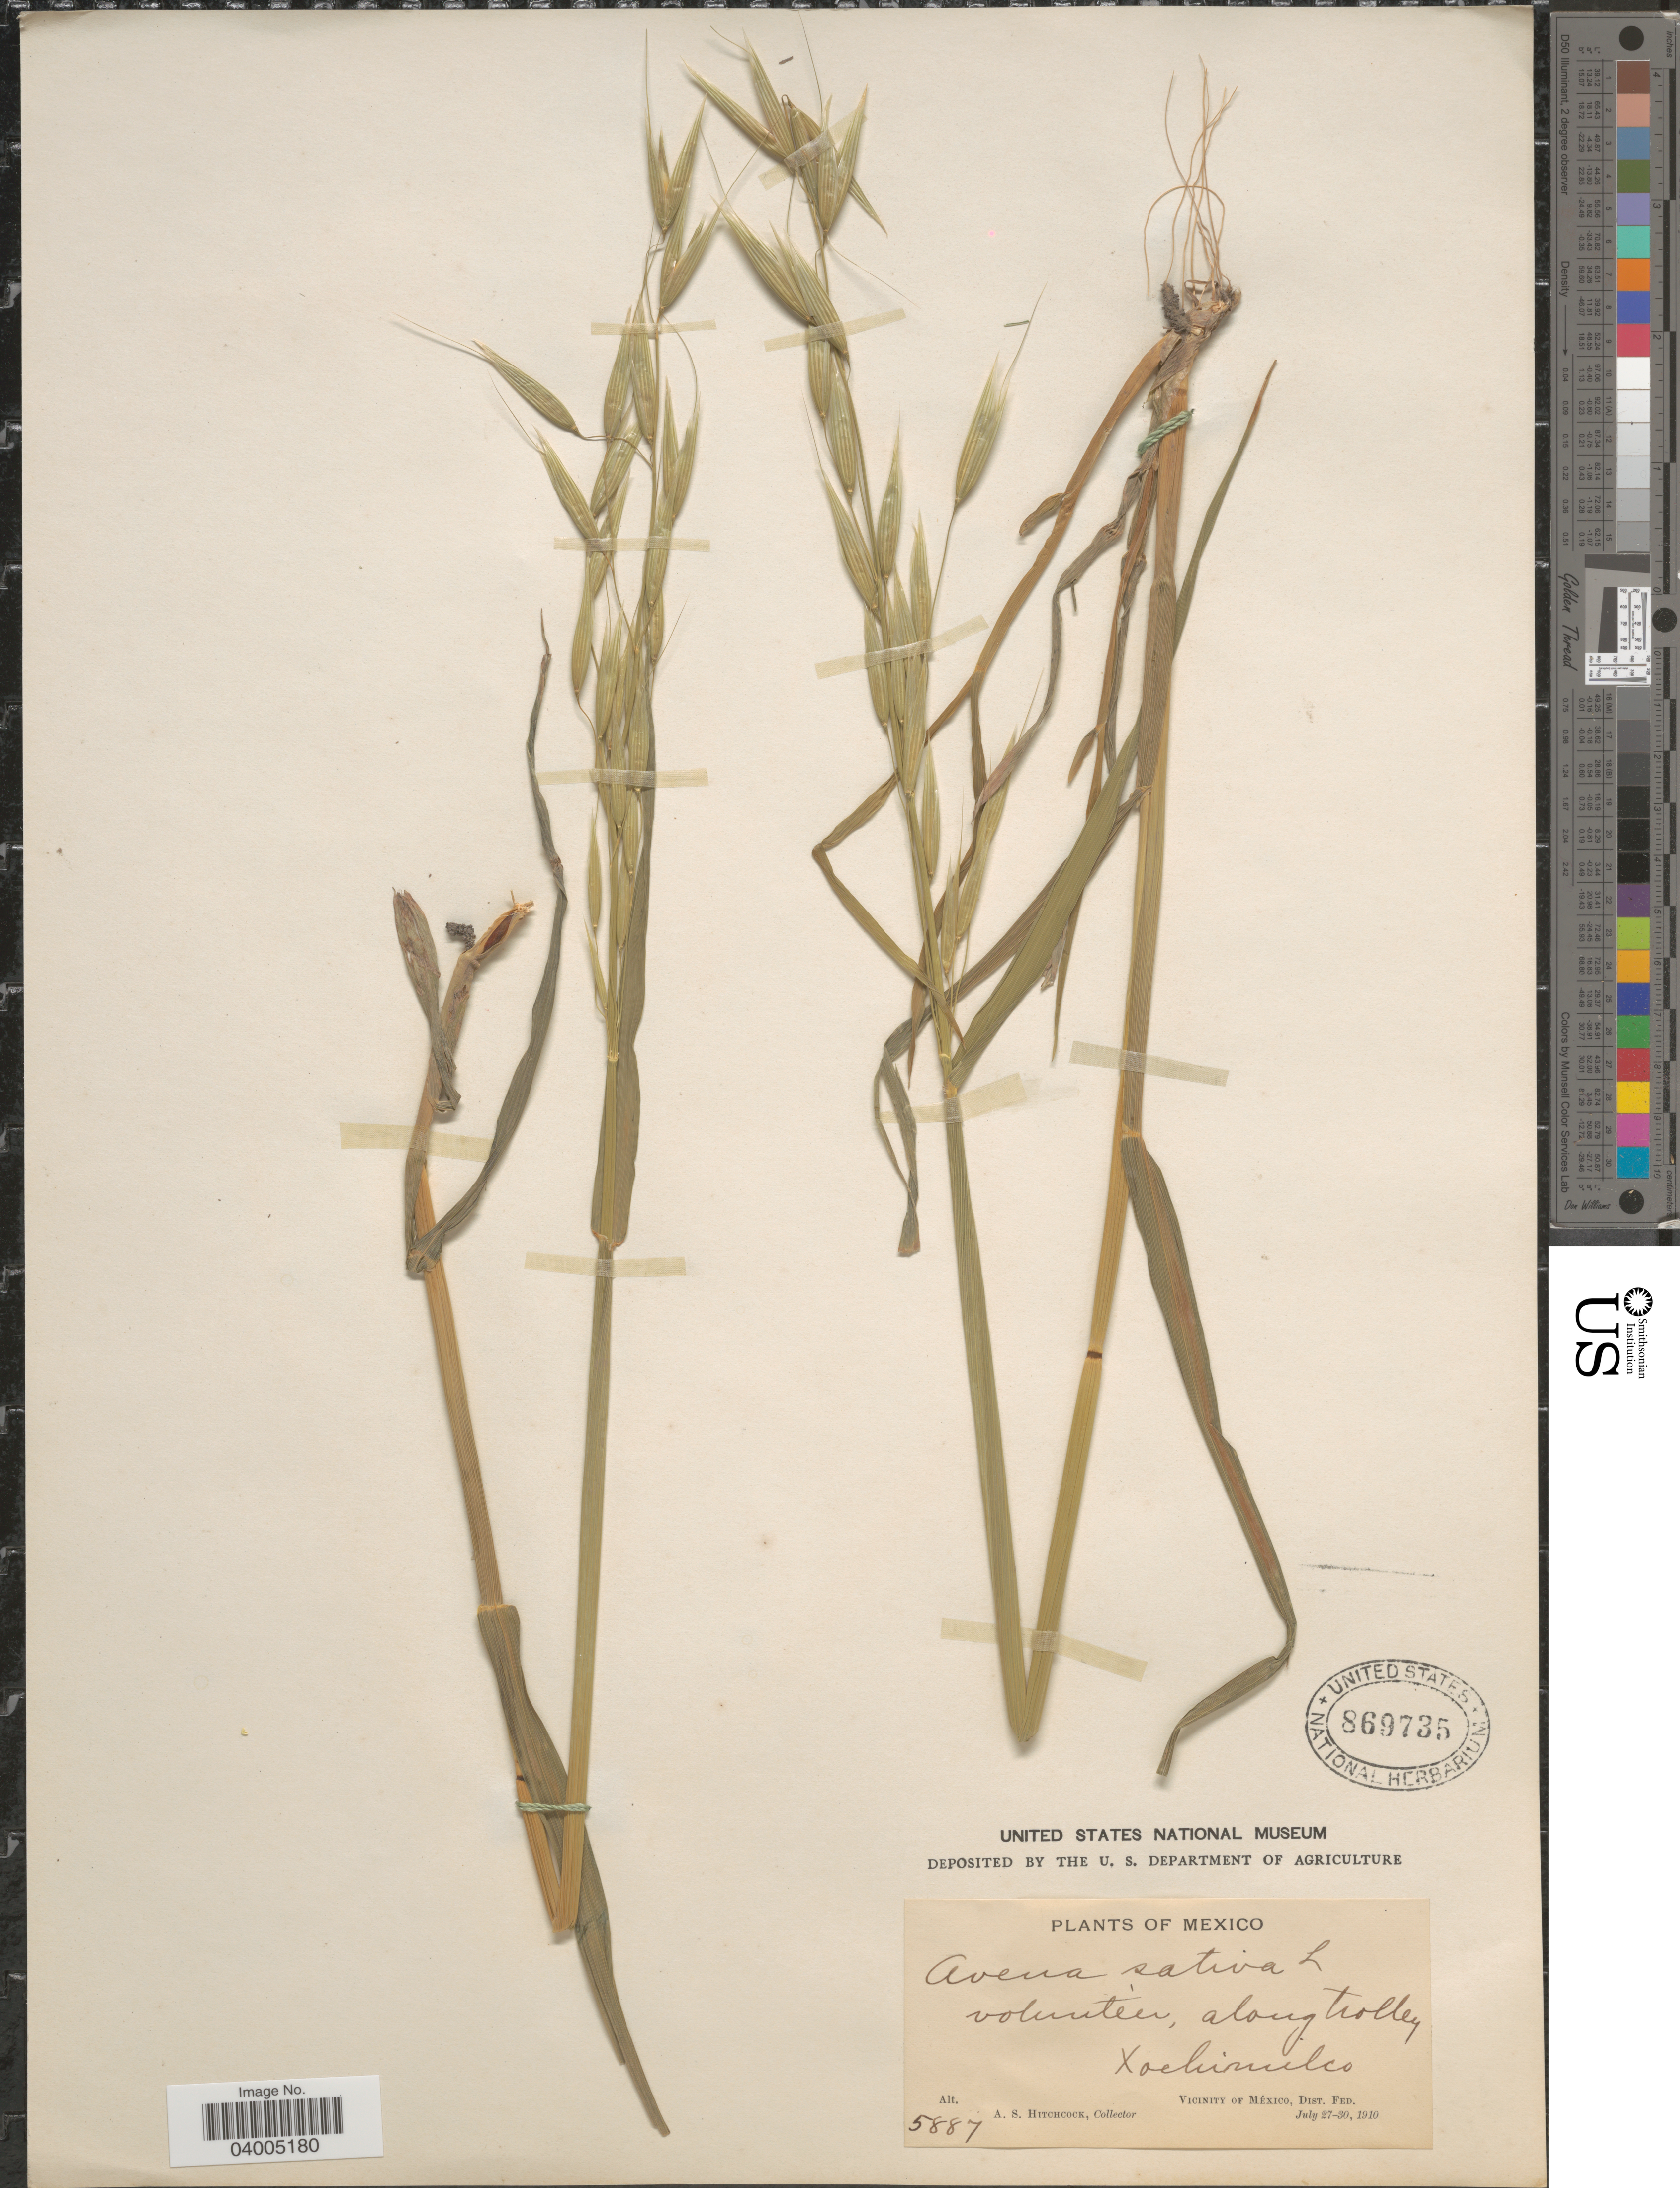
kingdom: Plantae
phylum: Tracheophyta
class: Liliopsida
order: Poales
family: Poaceae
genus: Avena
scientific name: Avena sativa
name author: L.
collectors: A. S. Hitchcock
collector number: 5887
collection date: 1910-07-27/1910-07-30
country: Mexico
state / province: Distrito Federal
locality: Along trolley Xochimilco. Vicinity of México.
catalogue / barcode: US 869735